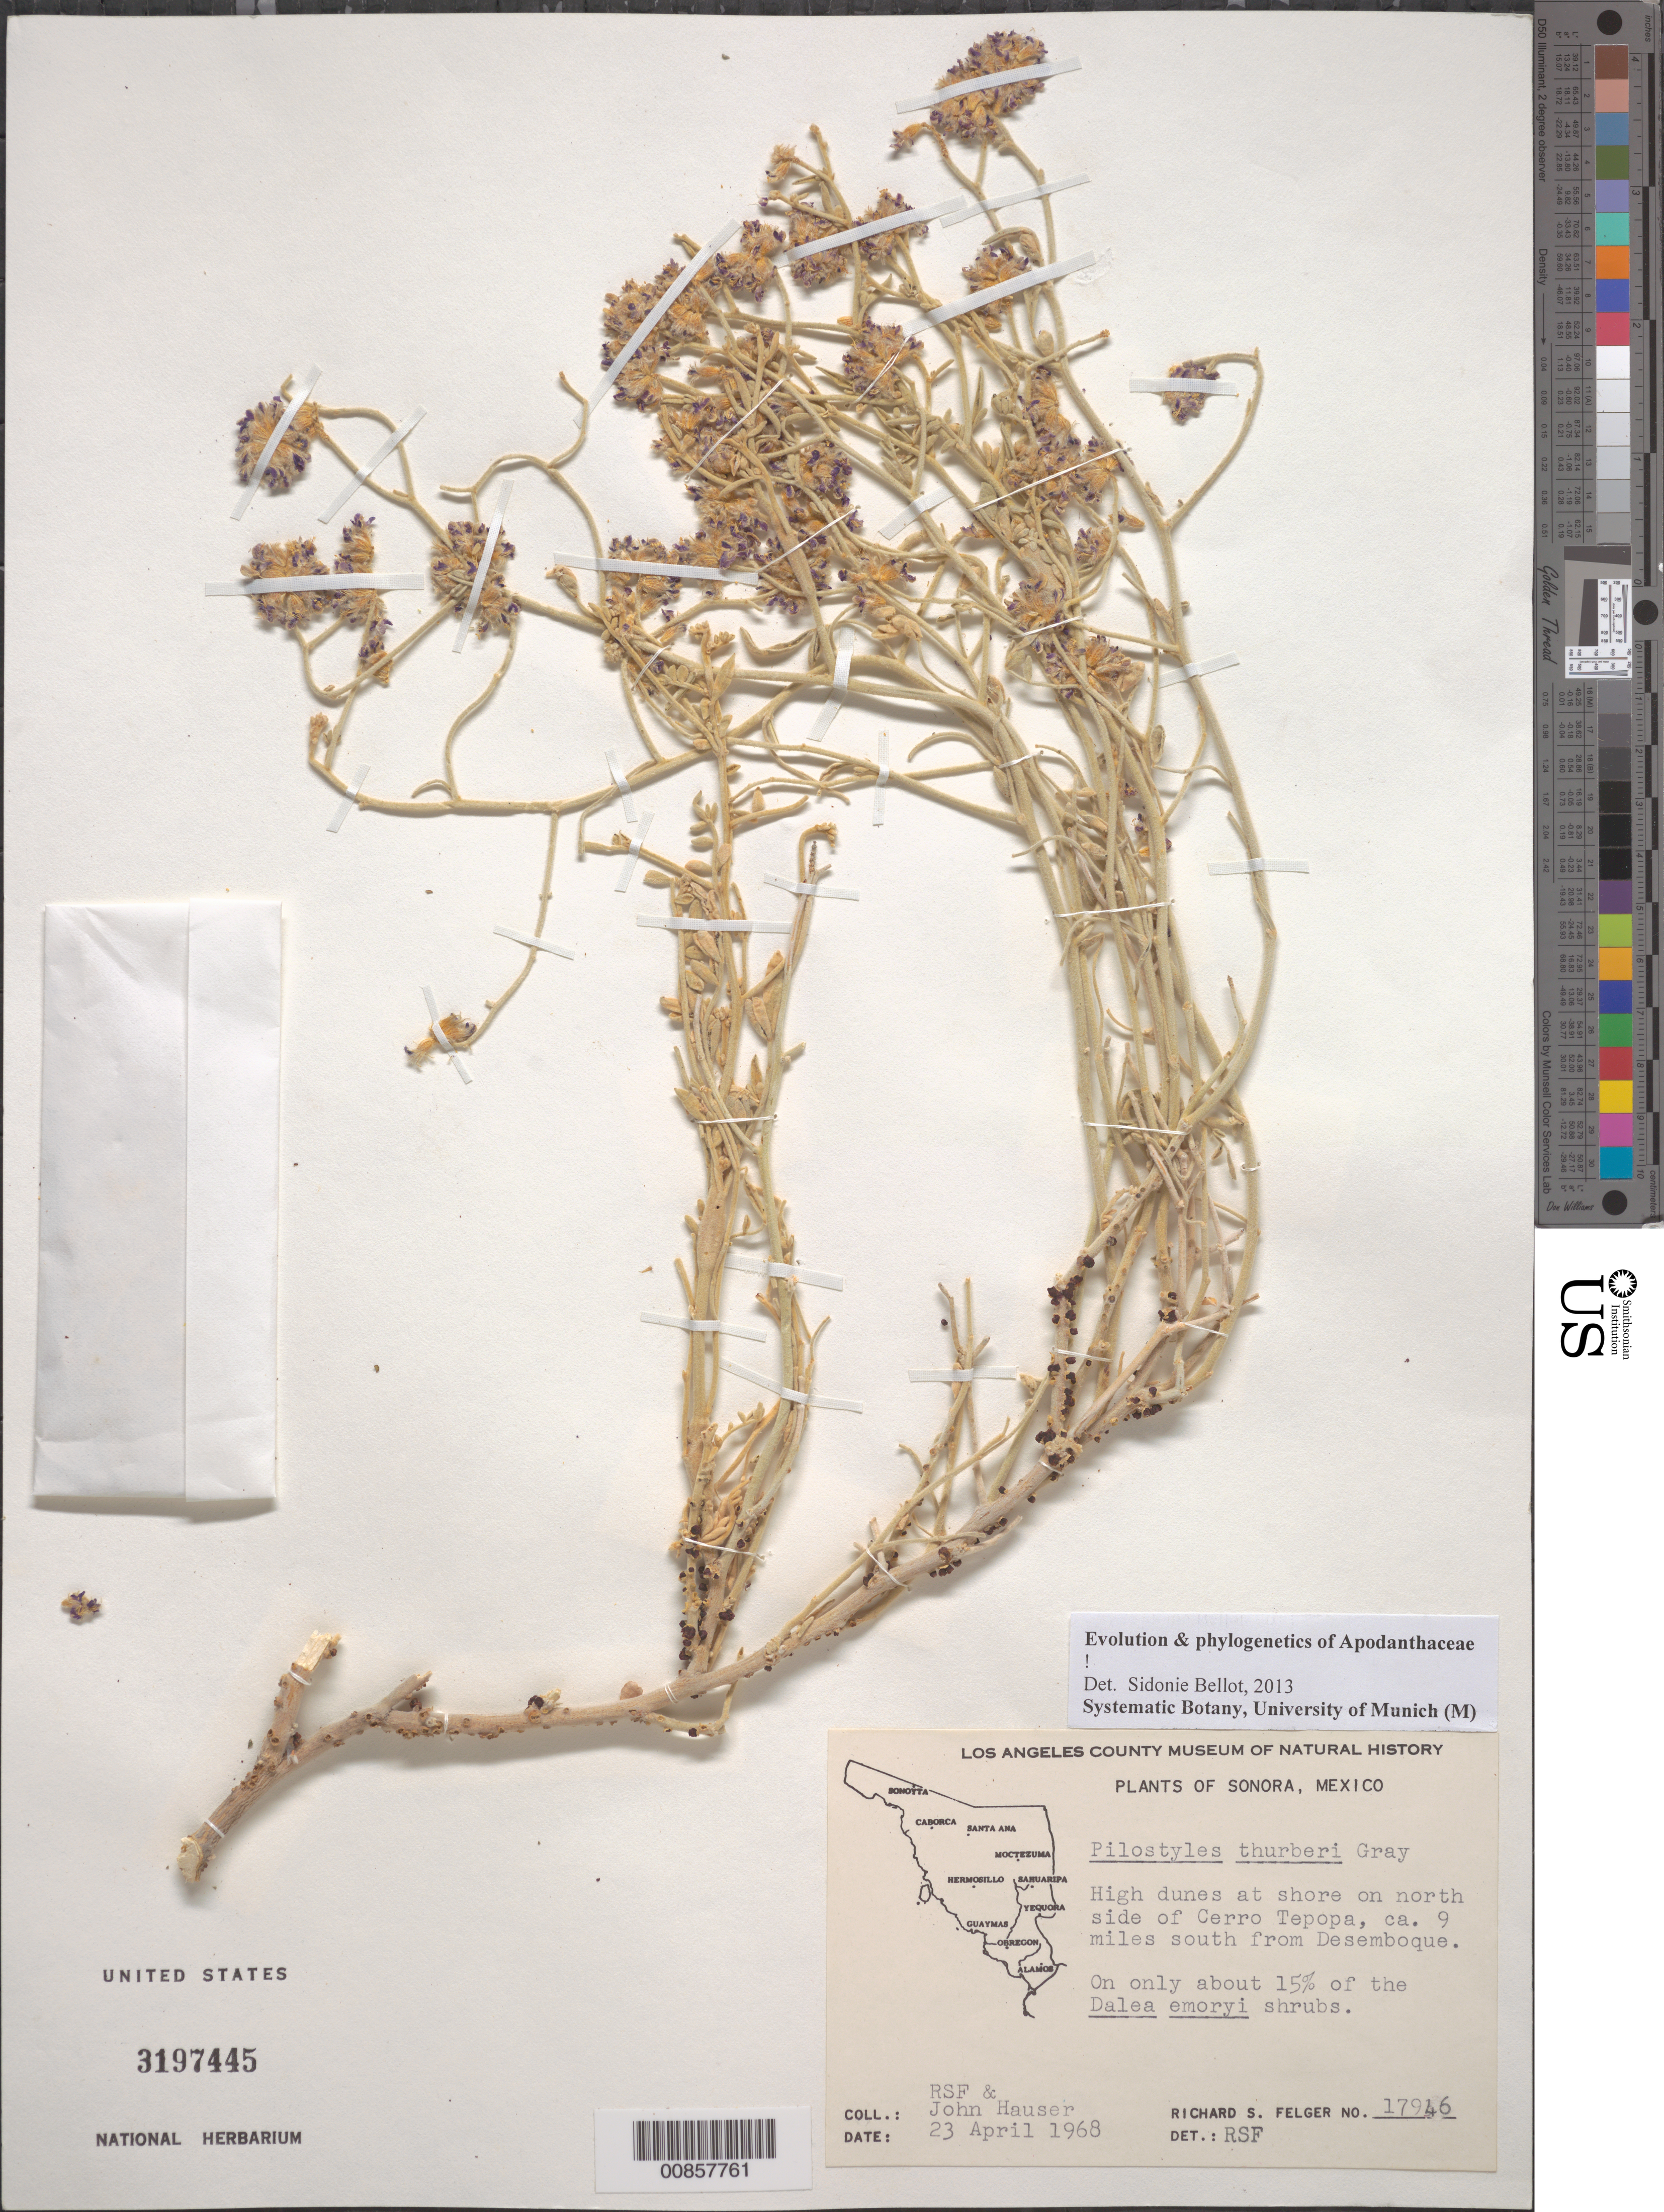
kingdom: Plantae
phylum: Tracheophyta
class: Magnoliopsida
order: Cucurbitales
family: Apodanthaceae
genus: Pilostyles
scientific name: Pilostyles thurberi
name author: A. Gray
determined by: Felger, R. S.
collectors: R. S. Felger & J. Hauser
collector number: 17946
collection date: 1968-04-23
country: Mexico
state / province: Sonora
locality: On N side of Cerro Tepopa, ca. 9 mi. S from Desemboque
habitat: High dunes at shore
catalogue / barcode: US 3197445